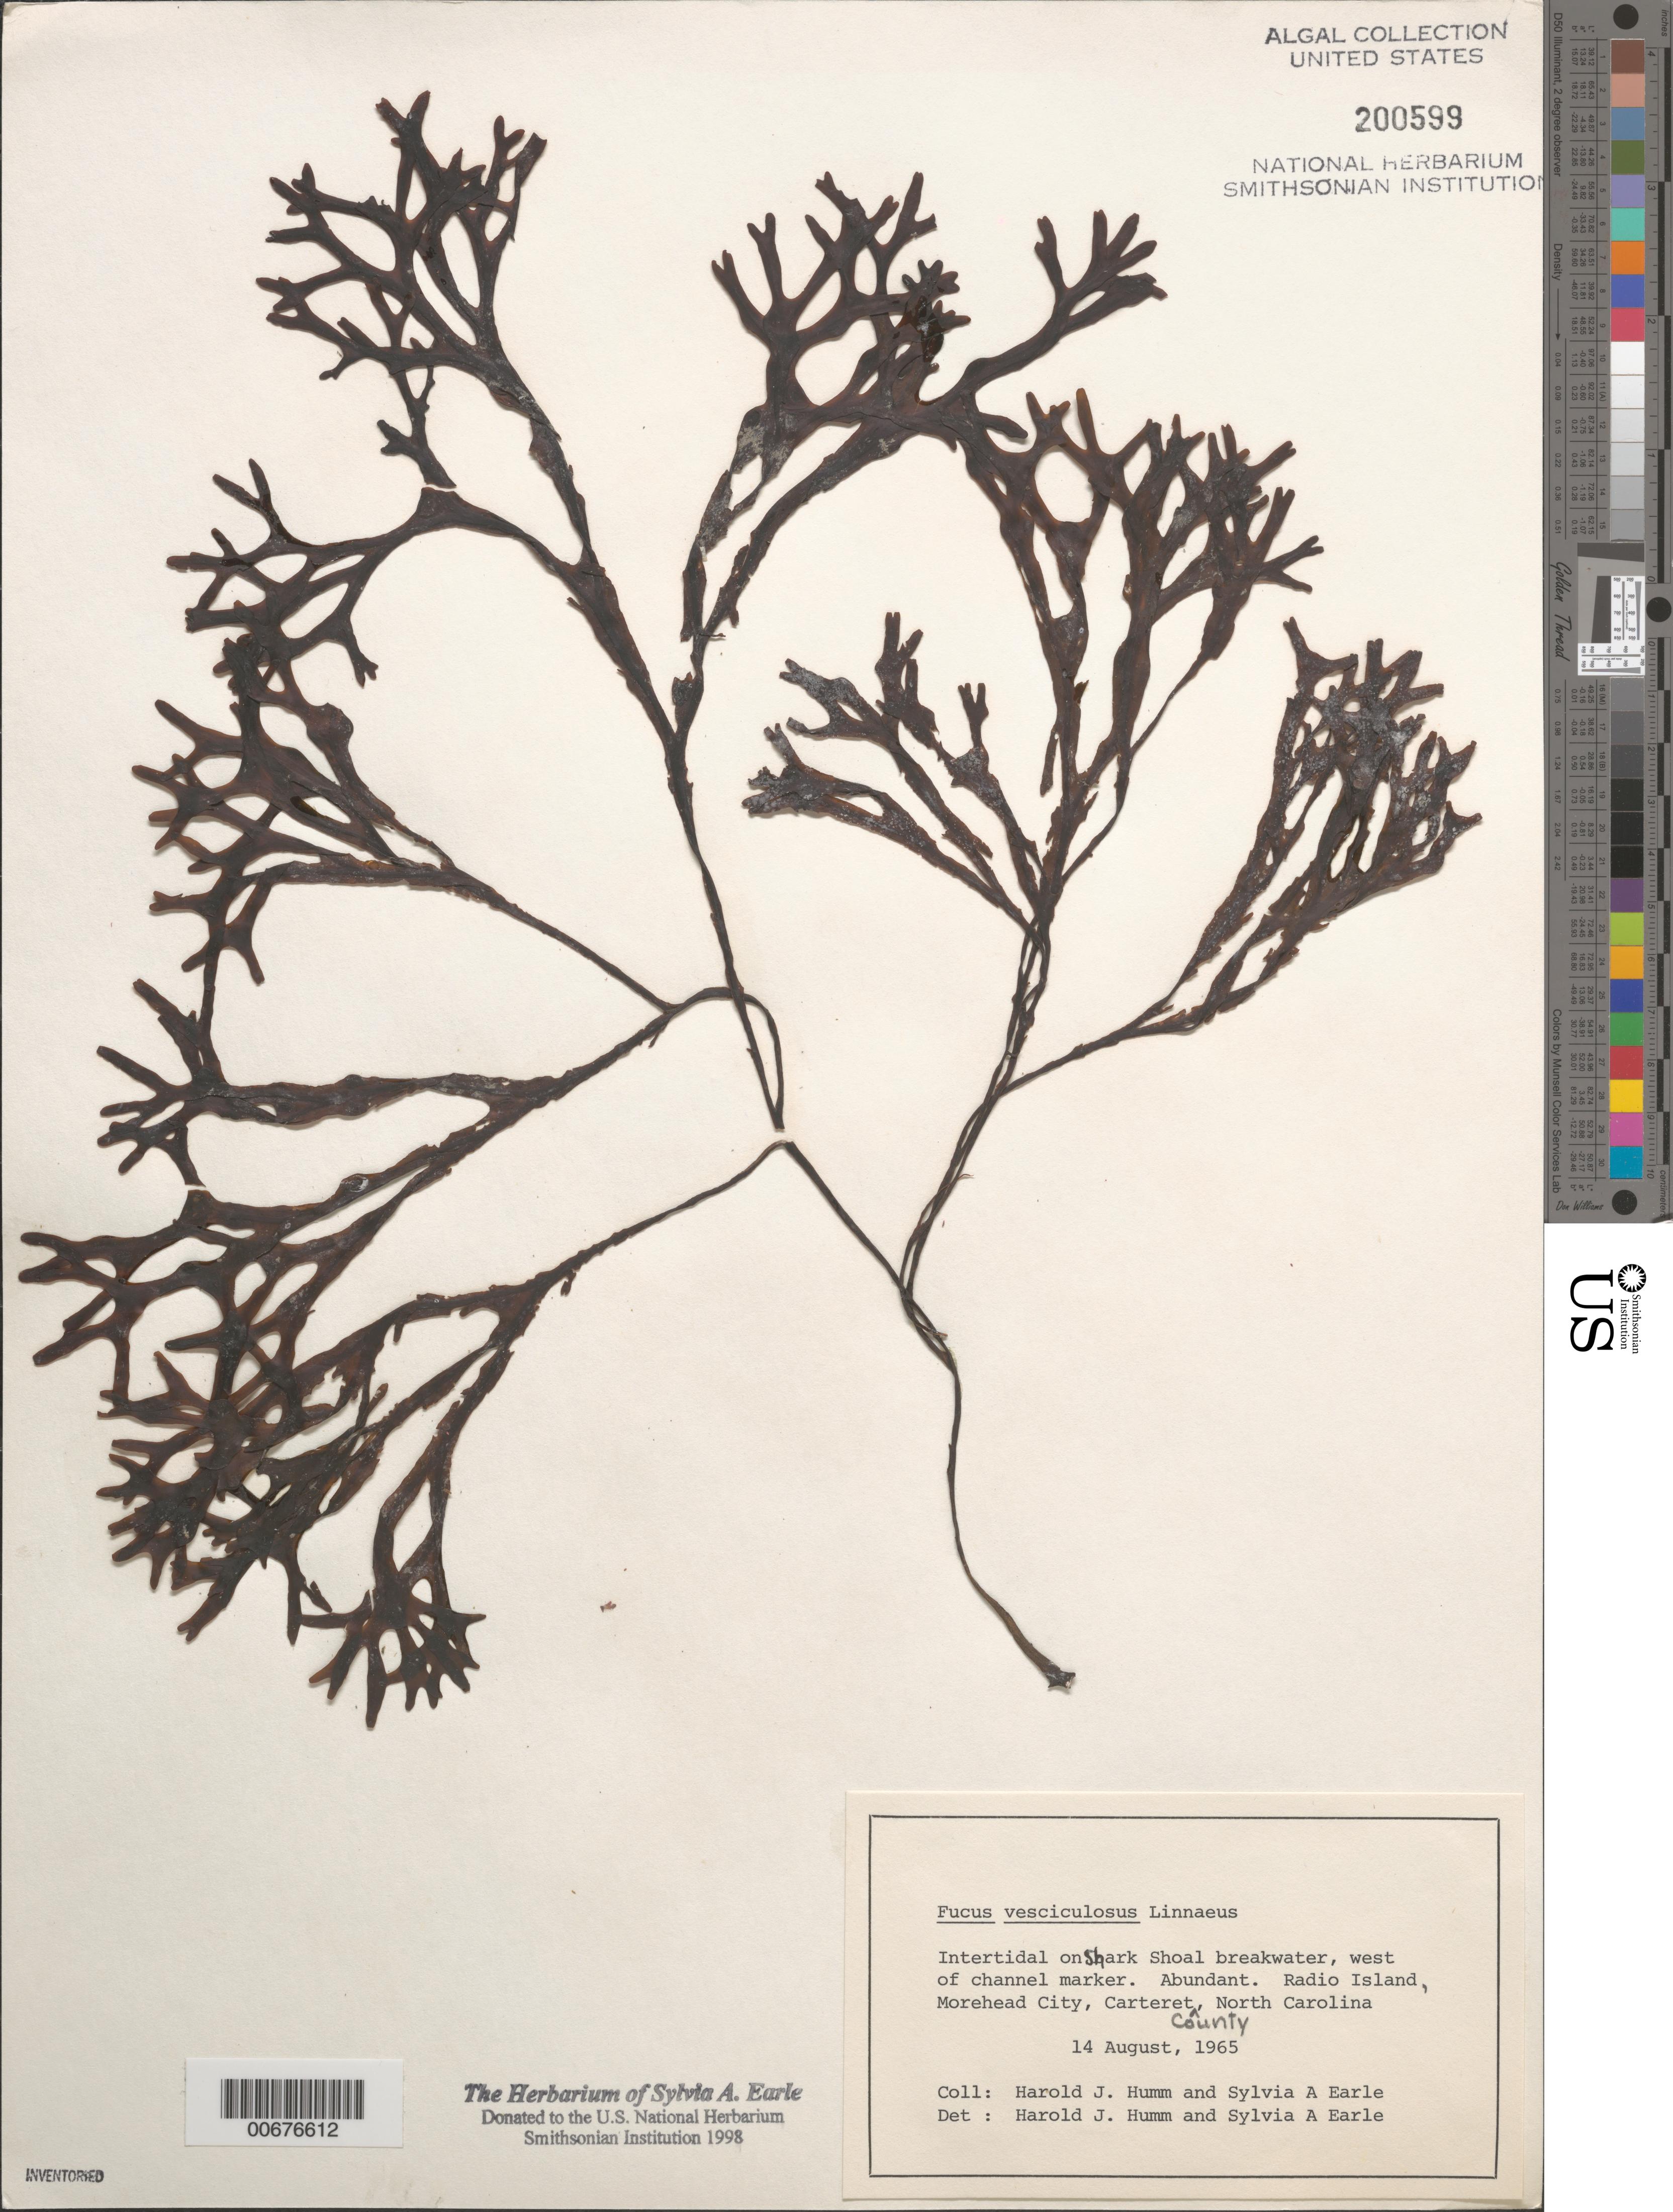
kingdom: Chromista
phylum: Ochrophyta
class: Phaeophyceae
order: Fucales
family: Fucaceae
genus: Fucus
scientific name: Fucus vesiculosus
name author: L.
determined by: Humm, Harold J.; Earle, S. A.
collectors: H. J. Humm & S. A. Earle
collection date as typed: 14 Aug 1965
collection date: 1965-08-14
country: United States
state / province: North Carolina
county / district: Carteret County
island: Radio Island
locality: Shark Shoal breakwater, Morehead City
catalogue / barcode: US 200599